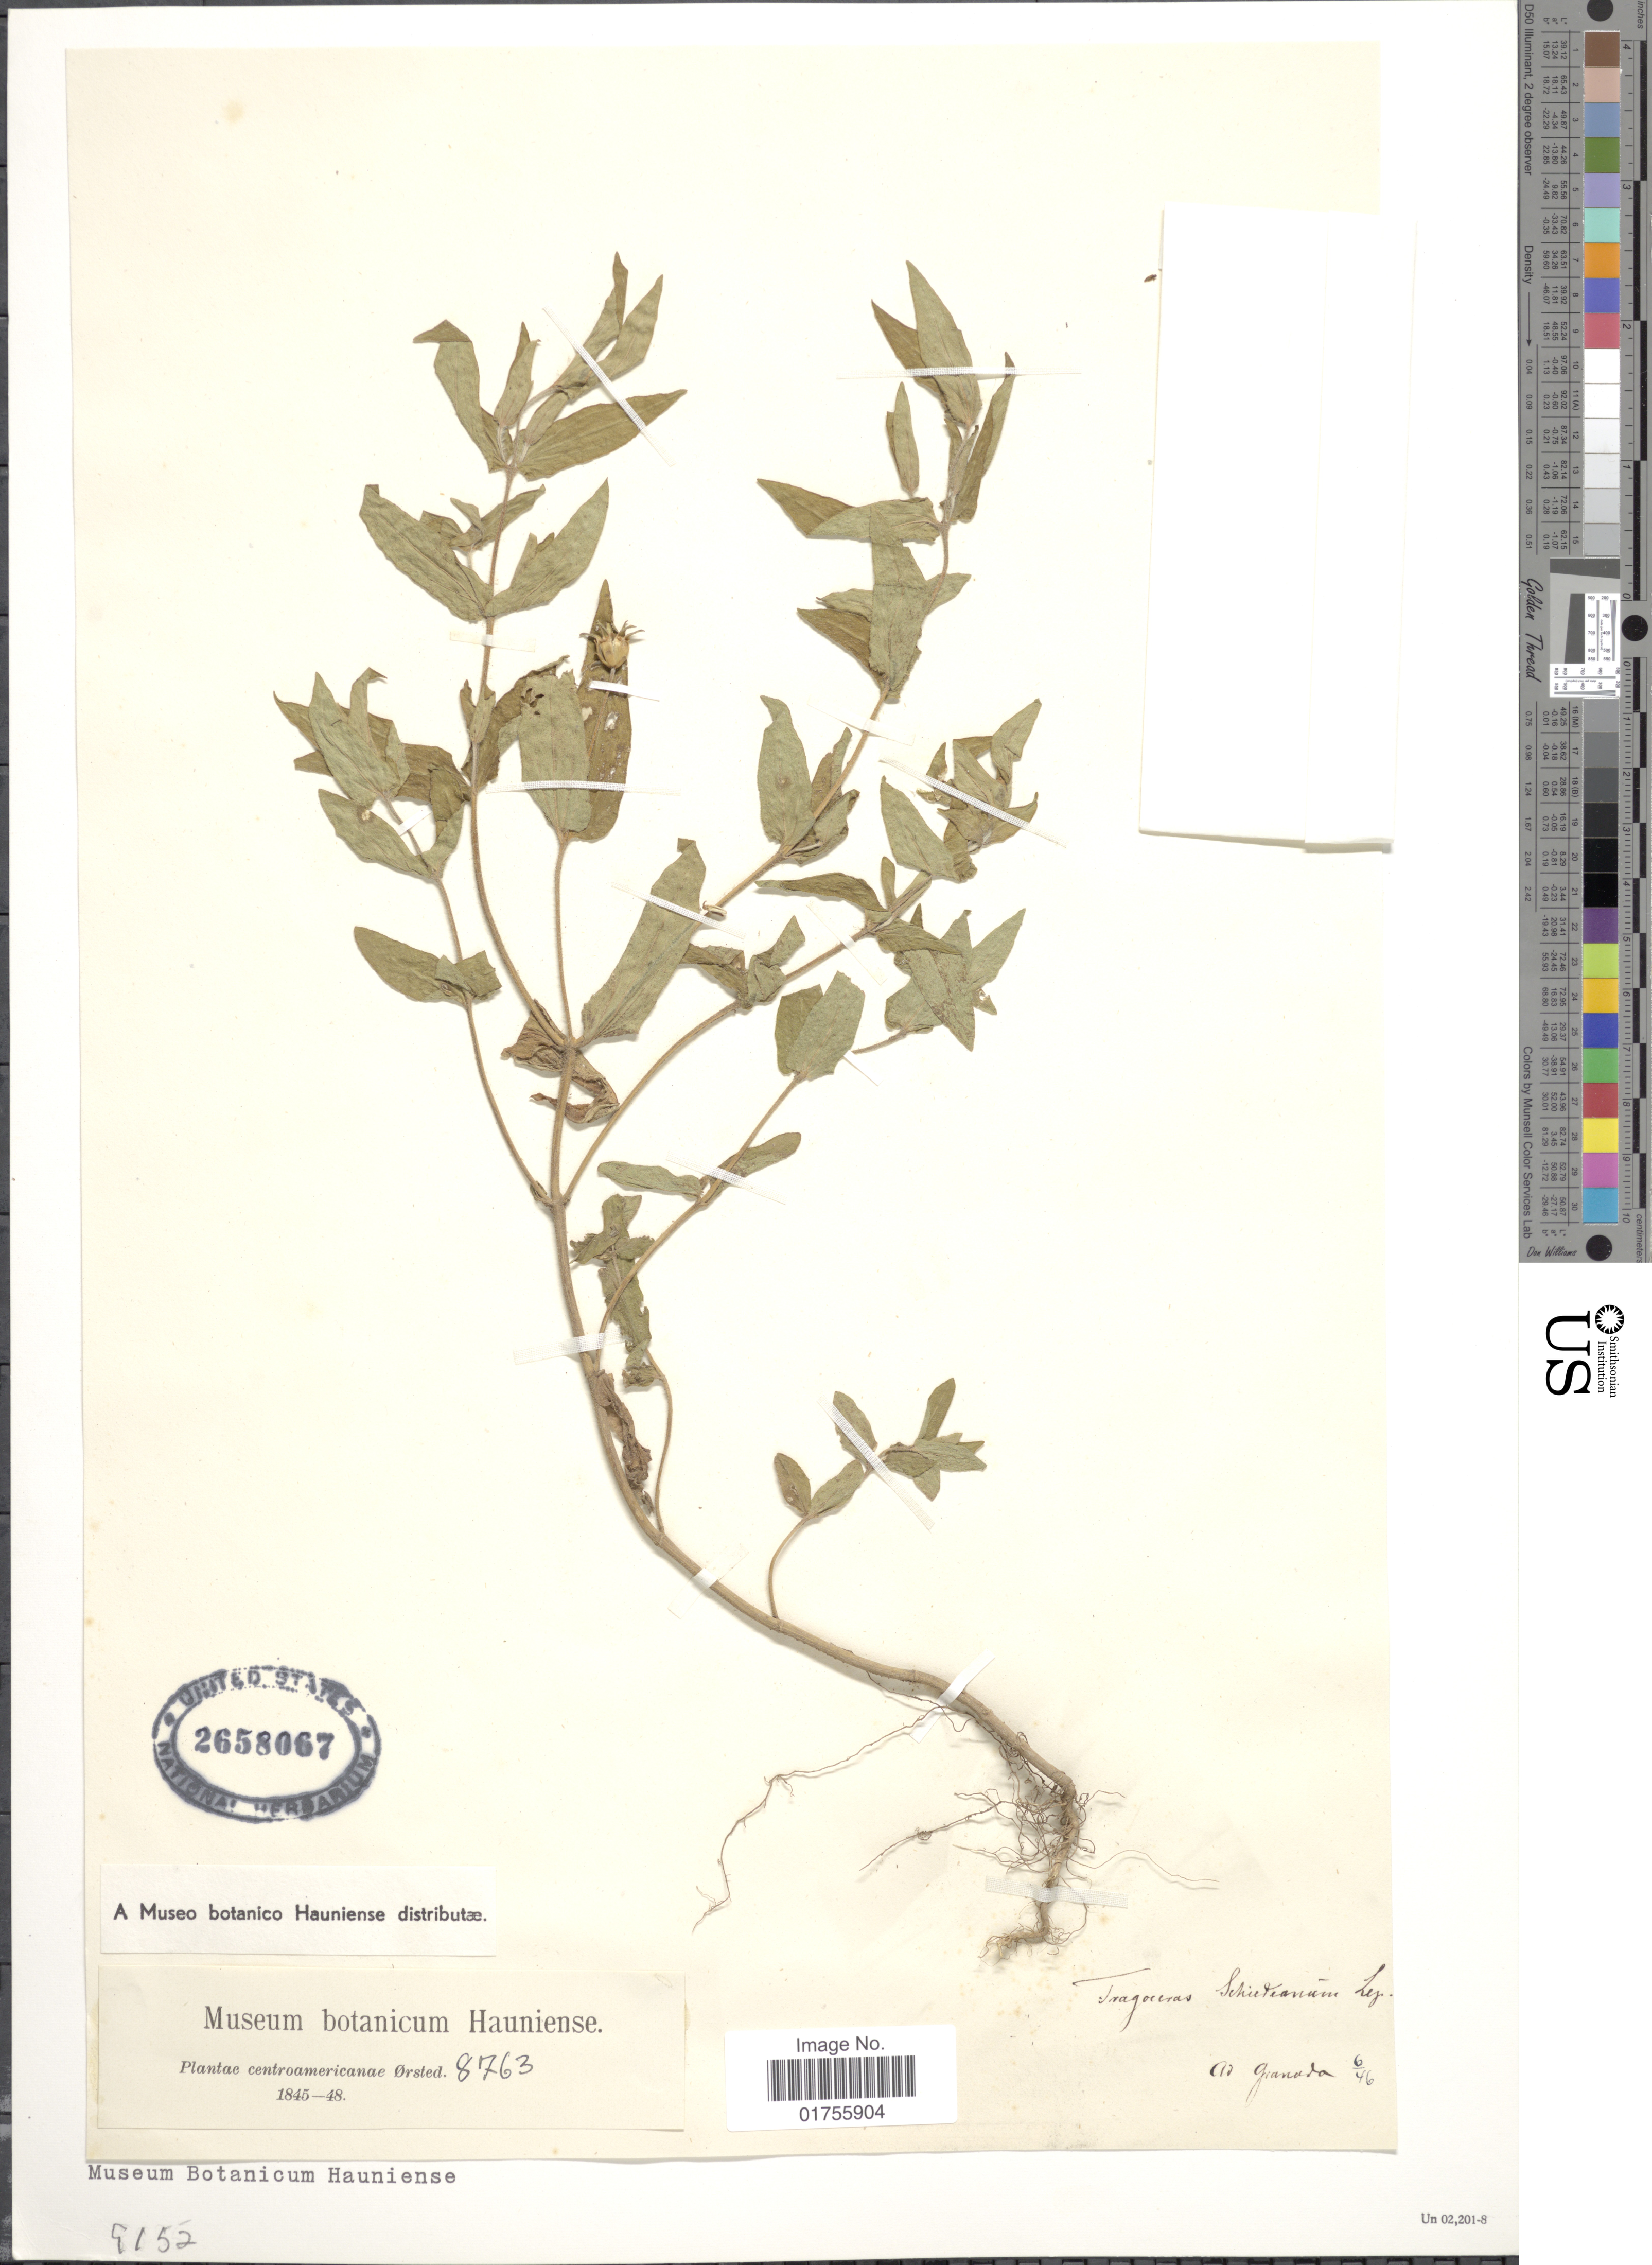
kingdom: Plantae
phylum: Tracheophyta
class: Magnoliopsida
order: Asterales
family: Asteraceae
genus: Tragoceros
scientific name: Tragoceros schiedeanum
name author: Less.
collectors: Ørsted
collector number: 8763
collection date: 1845/1848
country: Nicaragua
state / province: Granada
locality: Ad Granada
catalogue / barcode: US 2658067